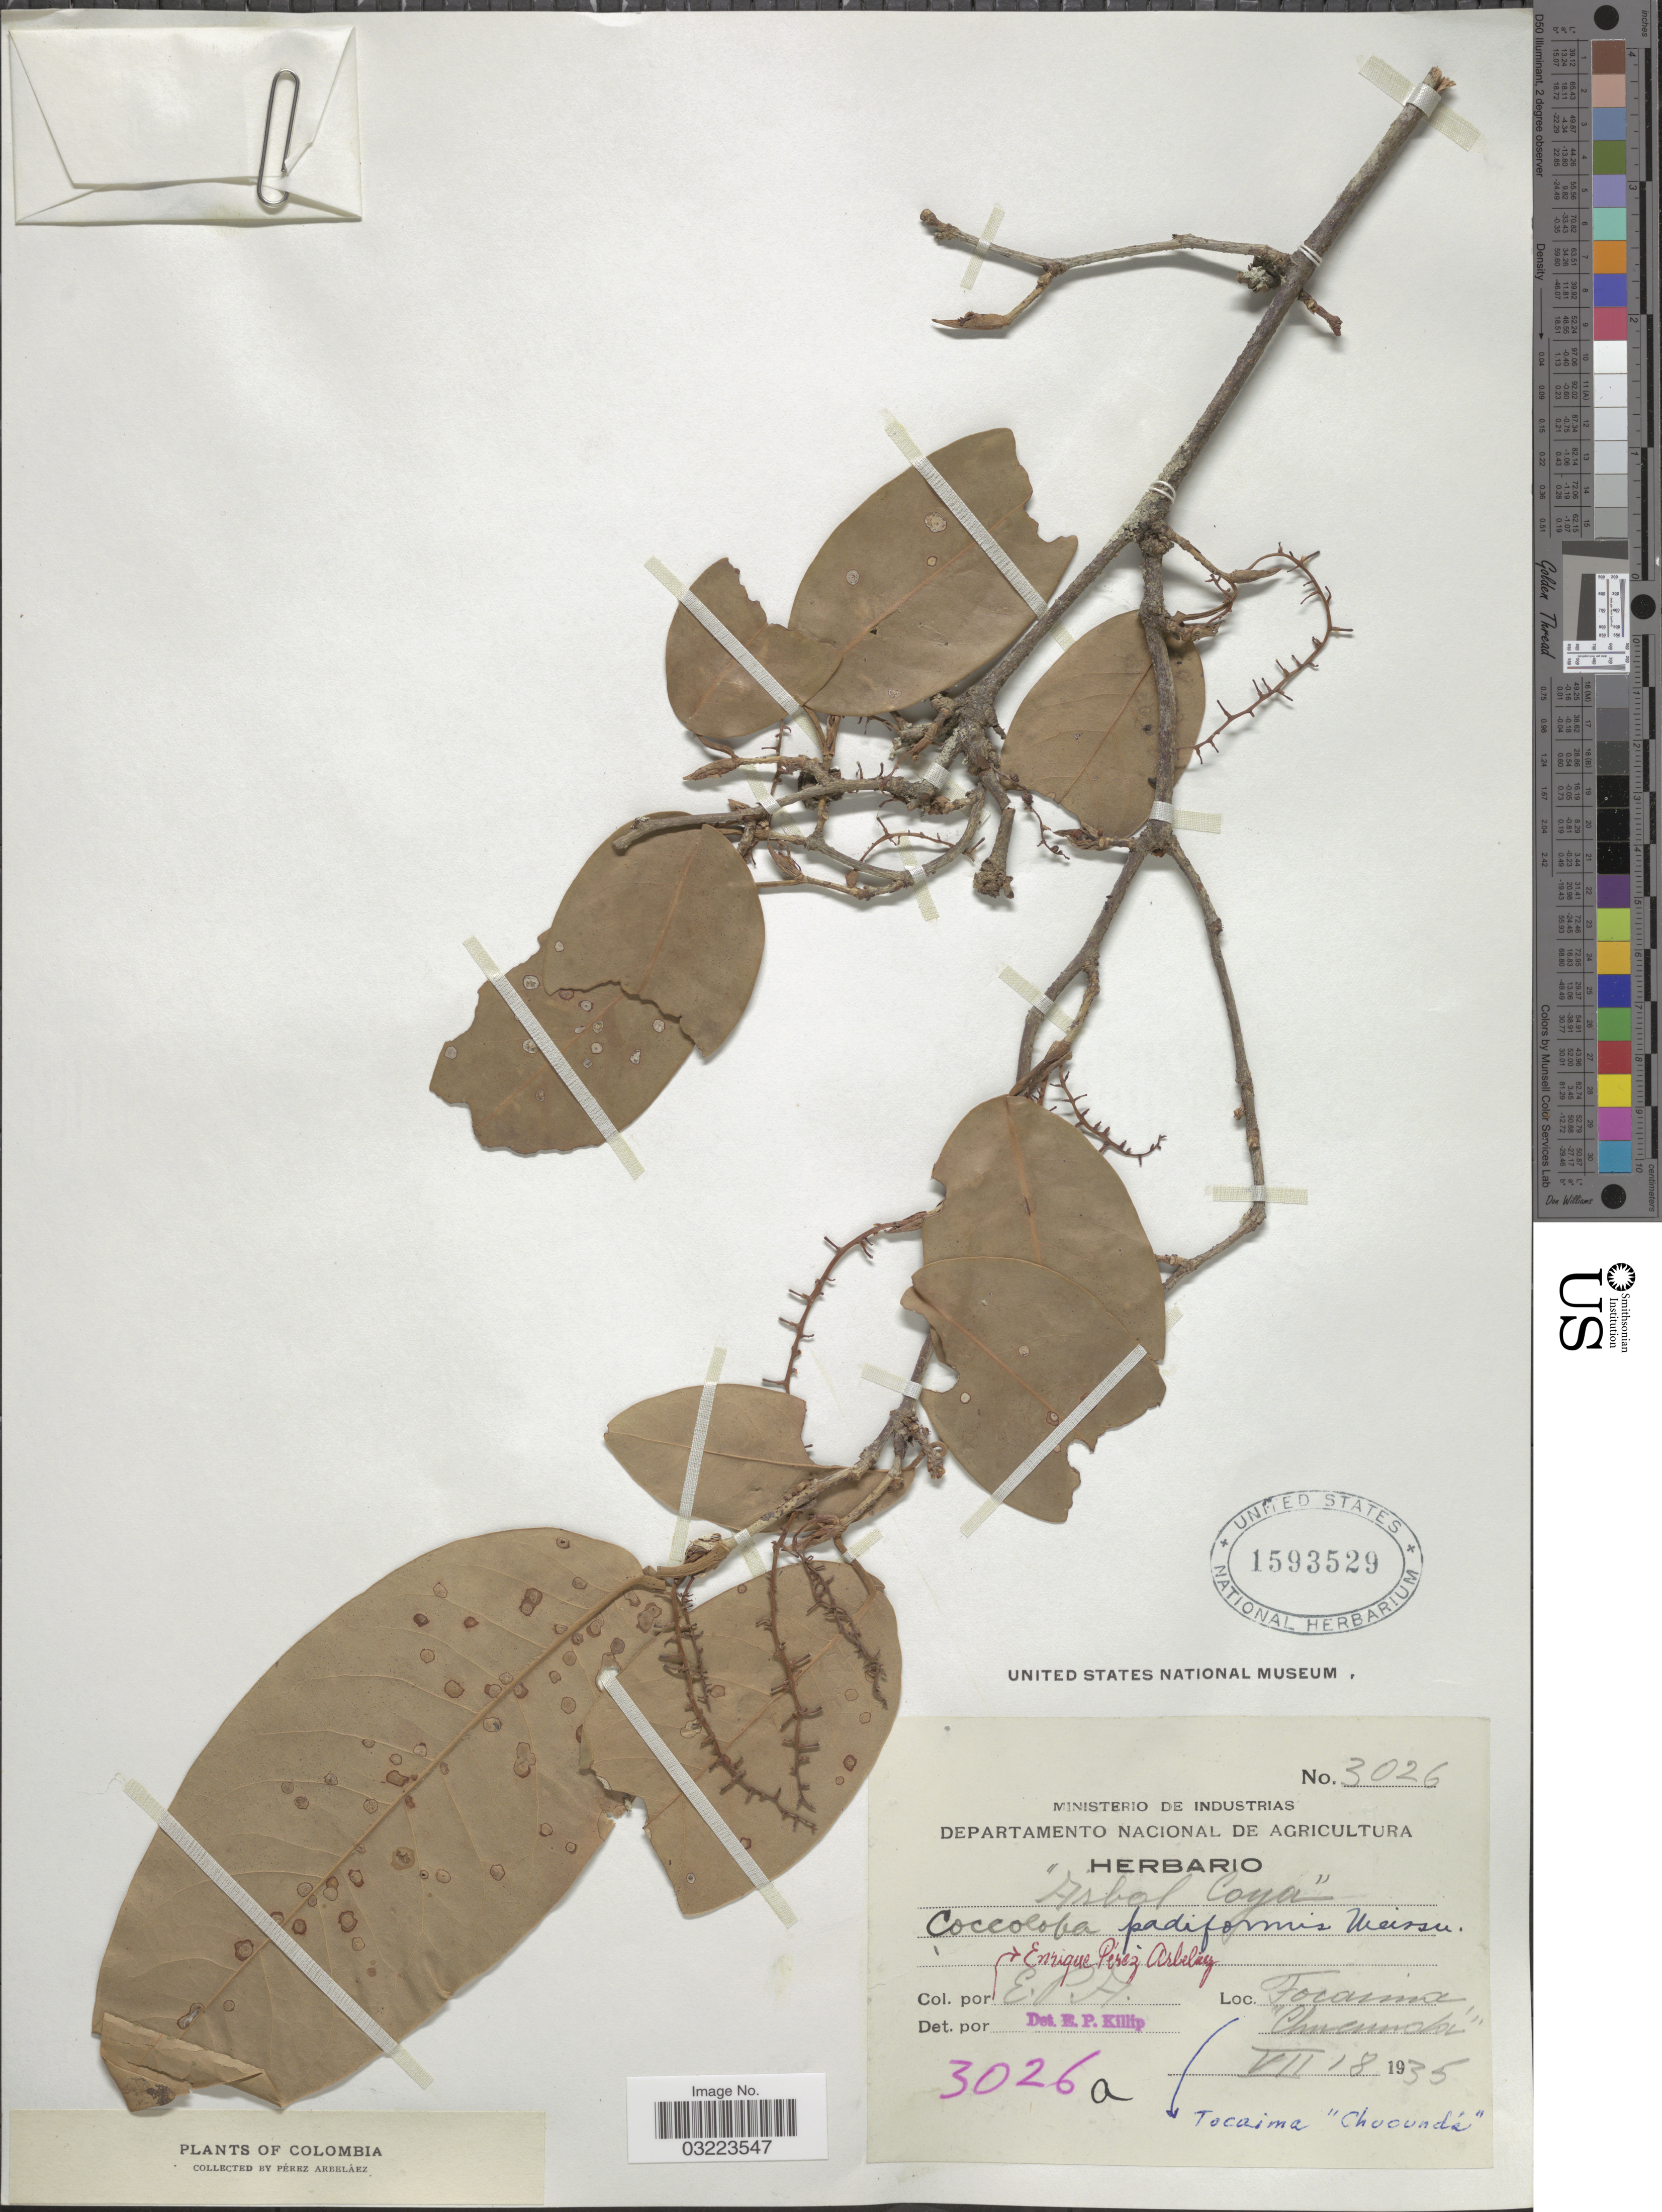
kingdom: Plantae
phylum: Tracheophyta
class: Magnoliopsida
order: Caryophyllales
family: Polygonaceae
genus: Coccoloba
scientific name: Coccoloba padiformis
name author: Meisn.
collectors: E. Pérez Arbeláez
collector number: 3026a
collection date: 1935-07-18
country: Colombia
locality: Tocaima "Chucundá".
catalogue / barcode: US 1593529